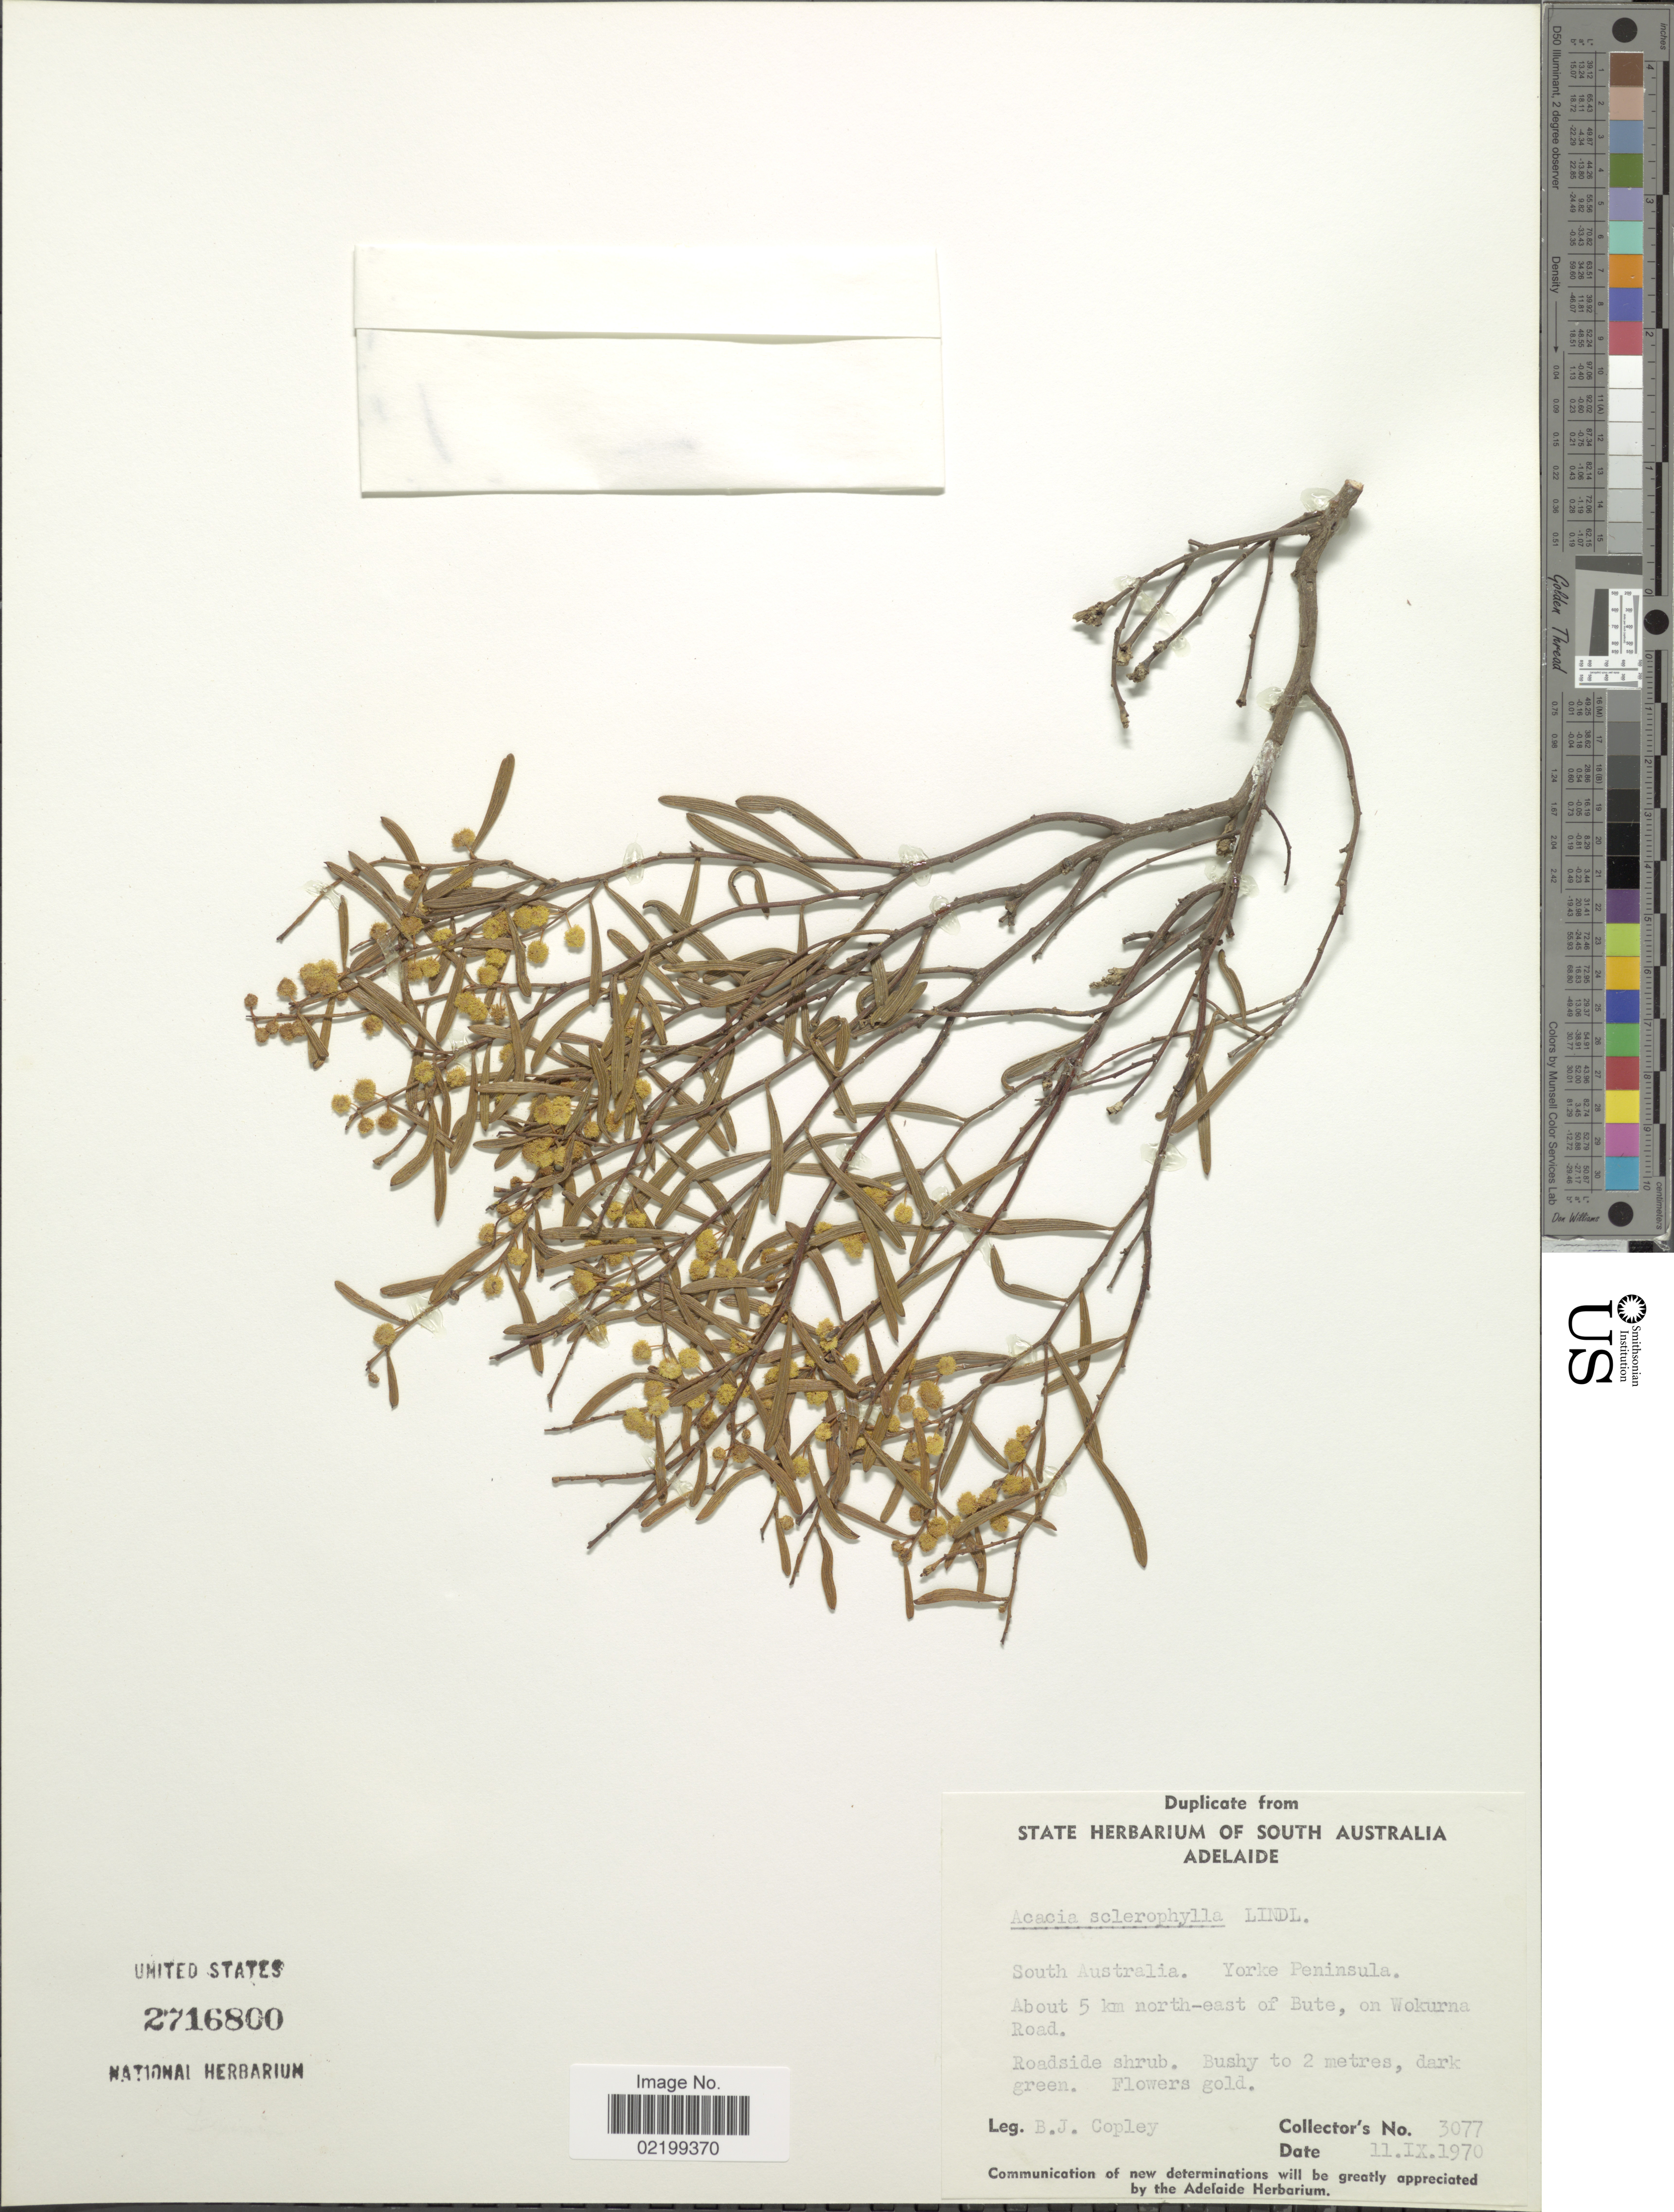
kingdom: Plantae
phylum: Tracheophyta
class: Magnoliopsida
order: Fabales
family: Fabaceae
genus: Acacia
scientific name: Acacia sclerophylla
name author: Lindl.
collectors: B. Copley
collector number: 3077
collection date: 1970-09-11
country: Australia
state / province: South Australia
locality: Yorke Peninsula, about 5 km north-east of Bute, on Wokurna Road, roadside shrub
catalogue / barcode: US 2716800